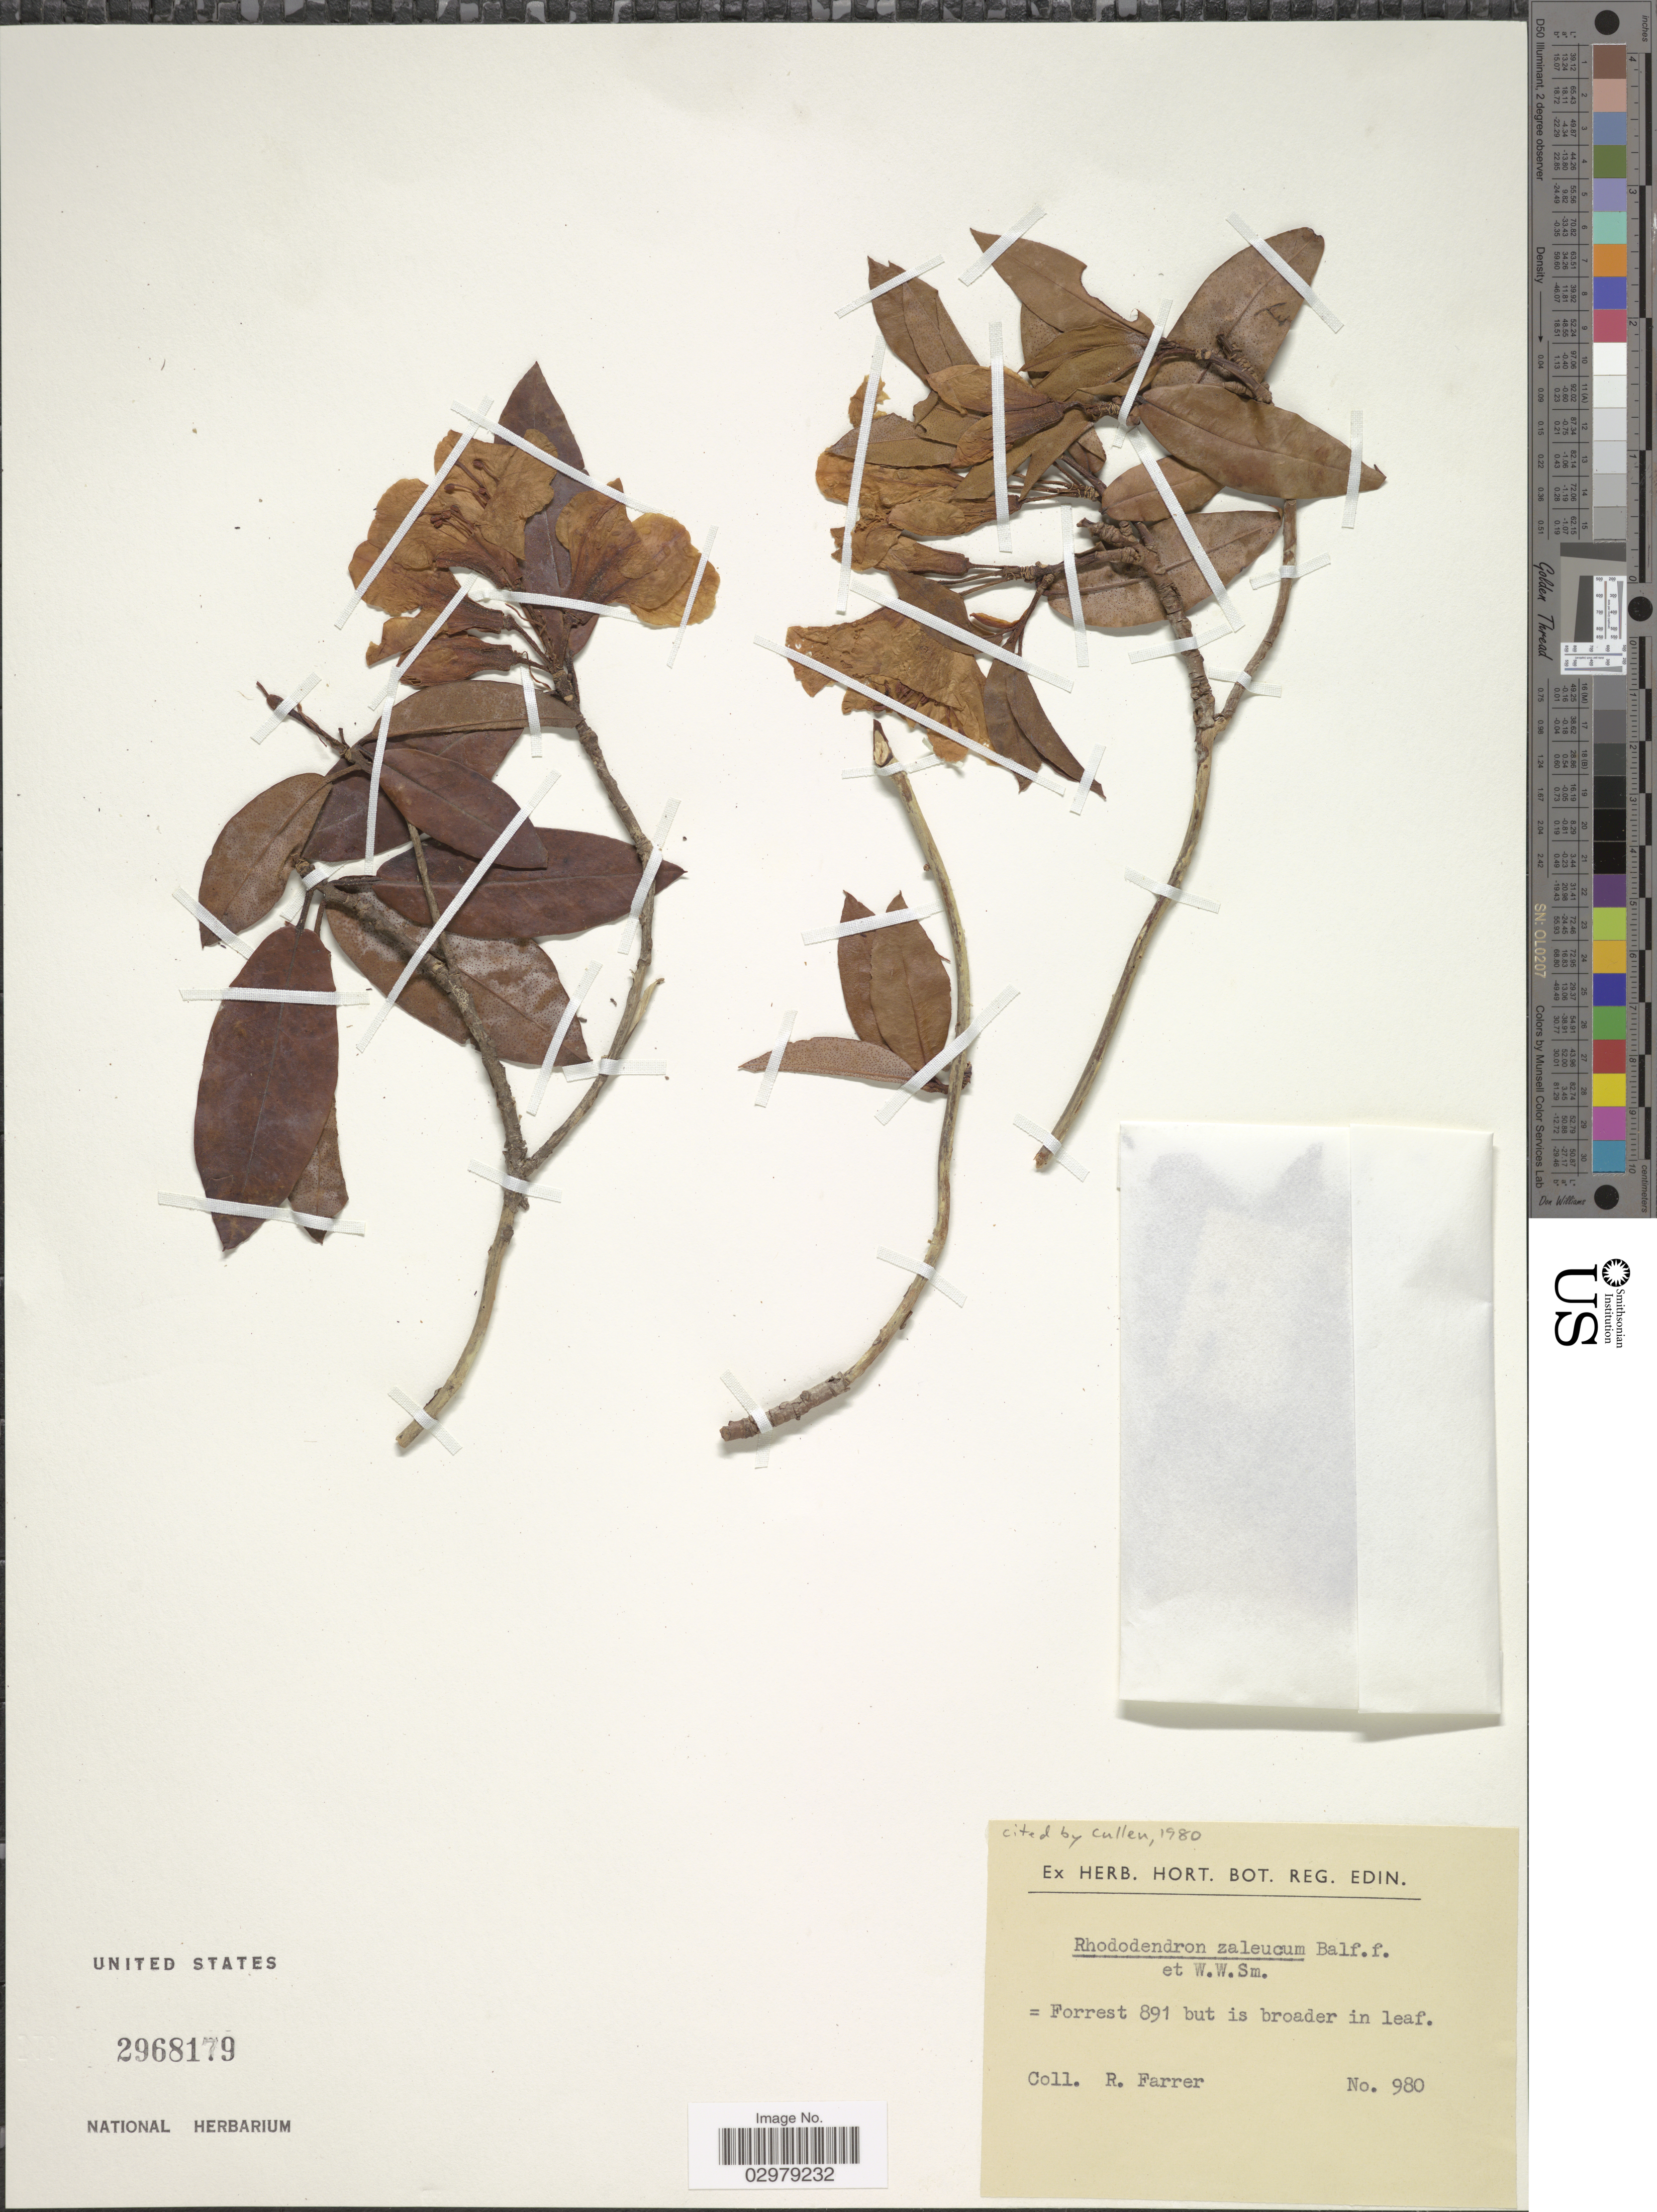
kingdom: Plantae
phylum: Tracheophyta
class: Magnoliopsida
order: Ericales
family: Ericaceae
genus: Rhododendron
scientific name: Rhododendron zaleucum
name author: Balf. f. & W.W. Sm.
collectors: R. Farrer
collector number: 980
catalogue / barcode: US 2968179